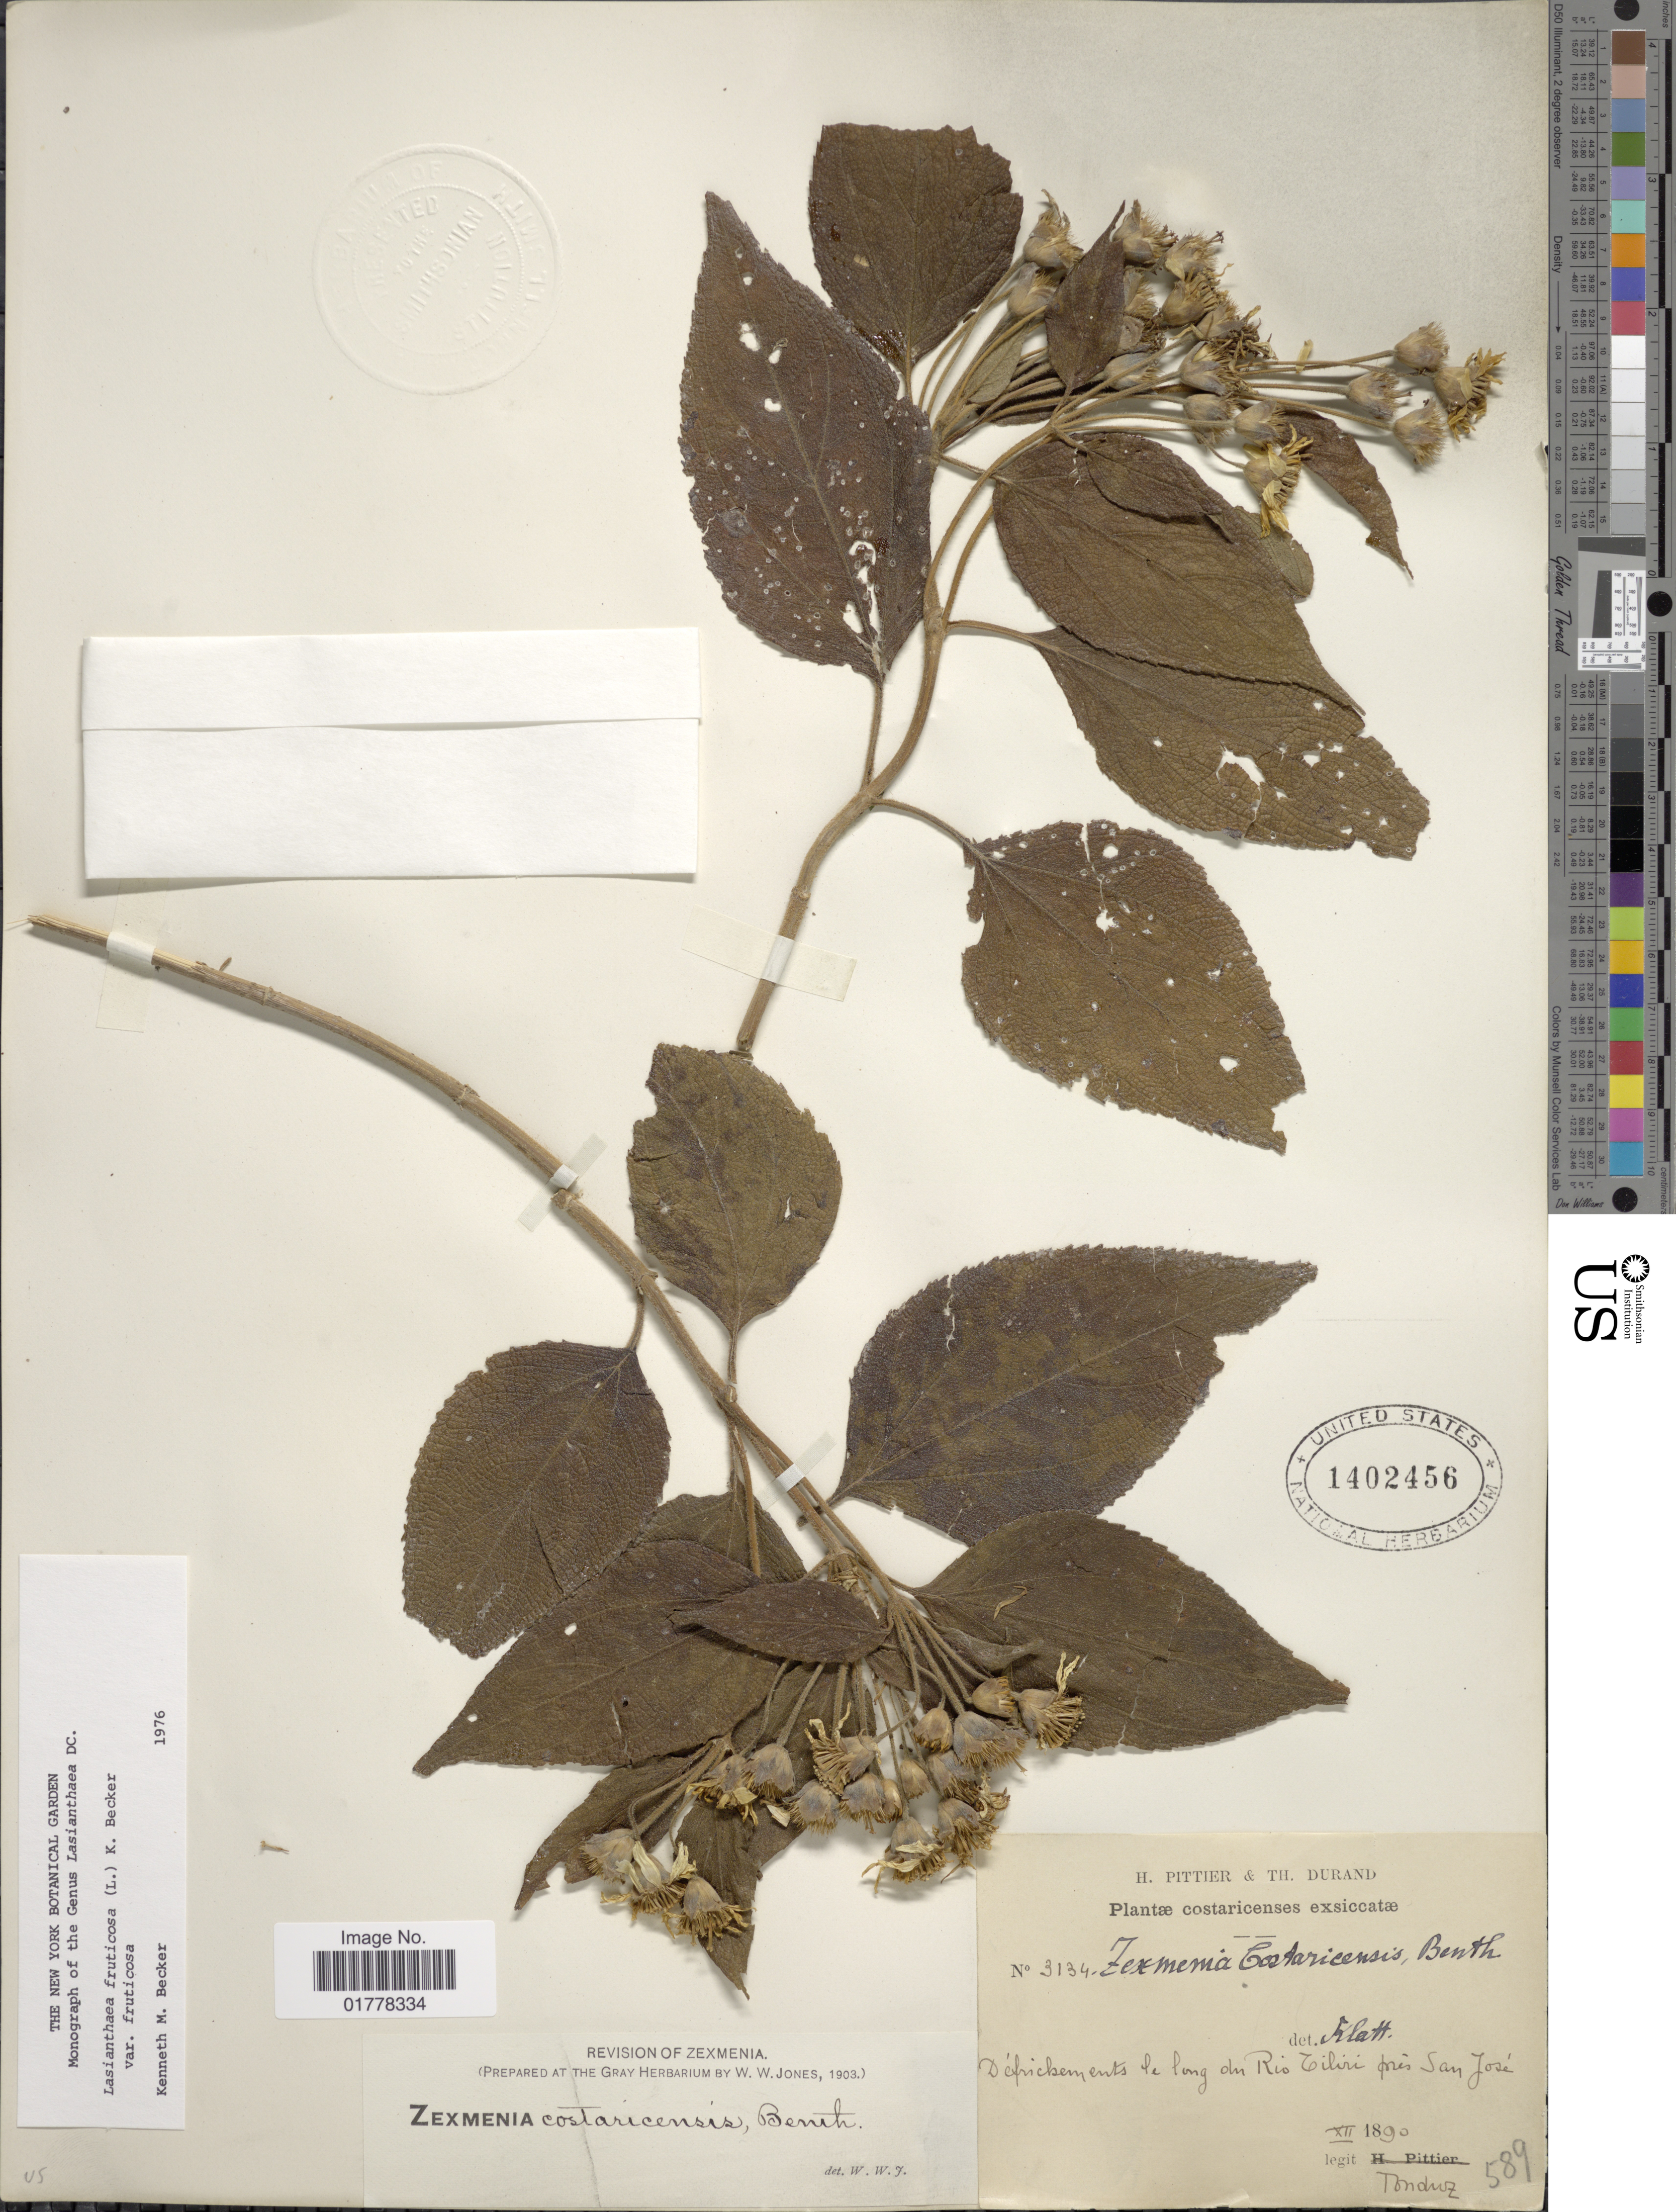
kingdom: Plantae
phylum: Tracheophyta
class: Magnoliopsida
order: Asterales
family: Asteraceae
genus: Lasianthaea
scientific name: Lasianthaea fruticosa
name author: (L.) K.M. Becker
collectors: A. Tonduz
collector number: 3134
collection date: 1890-12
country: Costa Rica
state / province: San José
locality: Défrickements le long du Rio Tiliri près San José.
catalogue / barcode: US 1402456